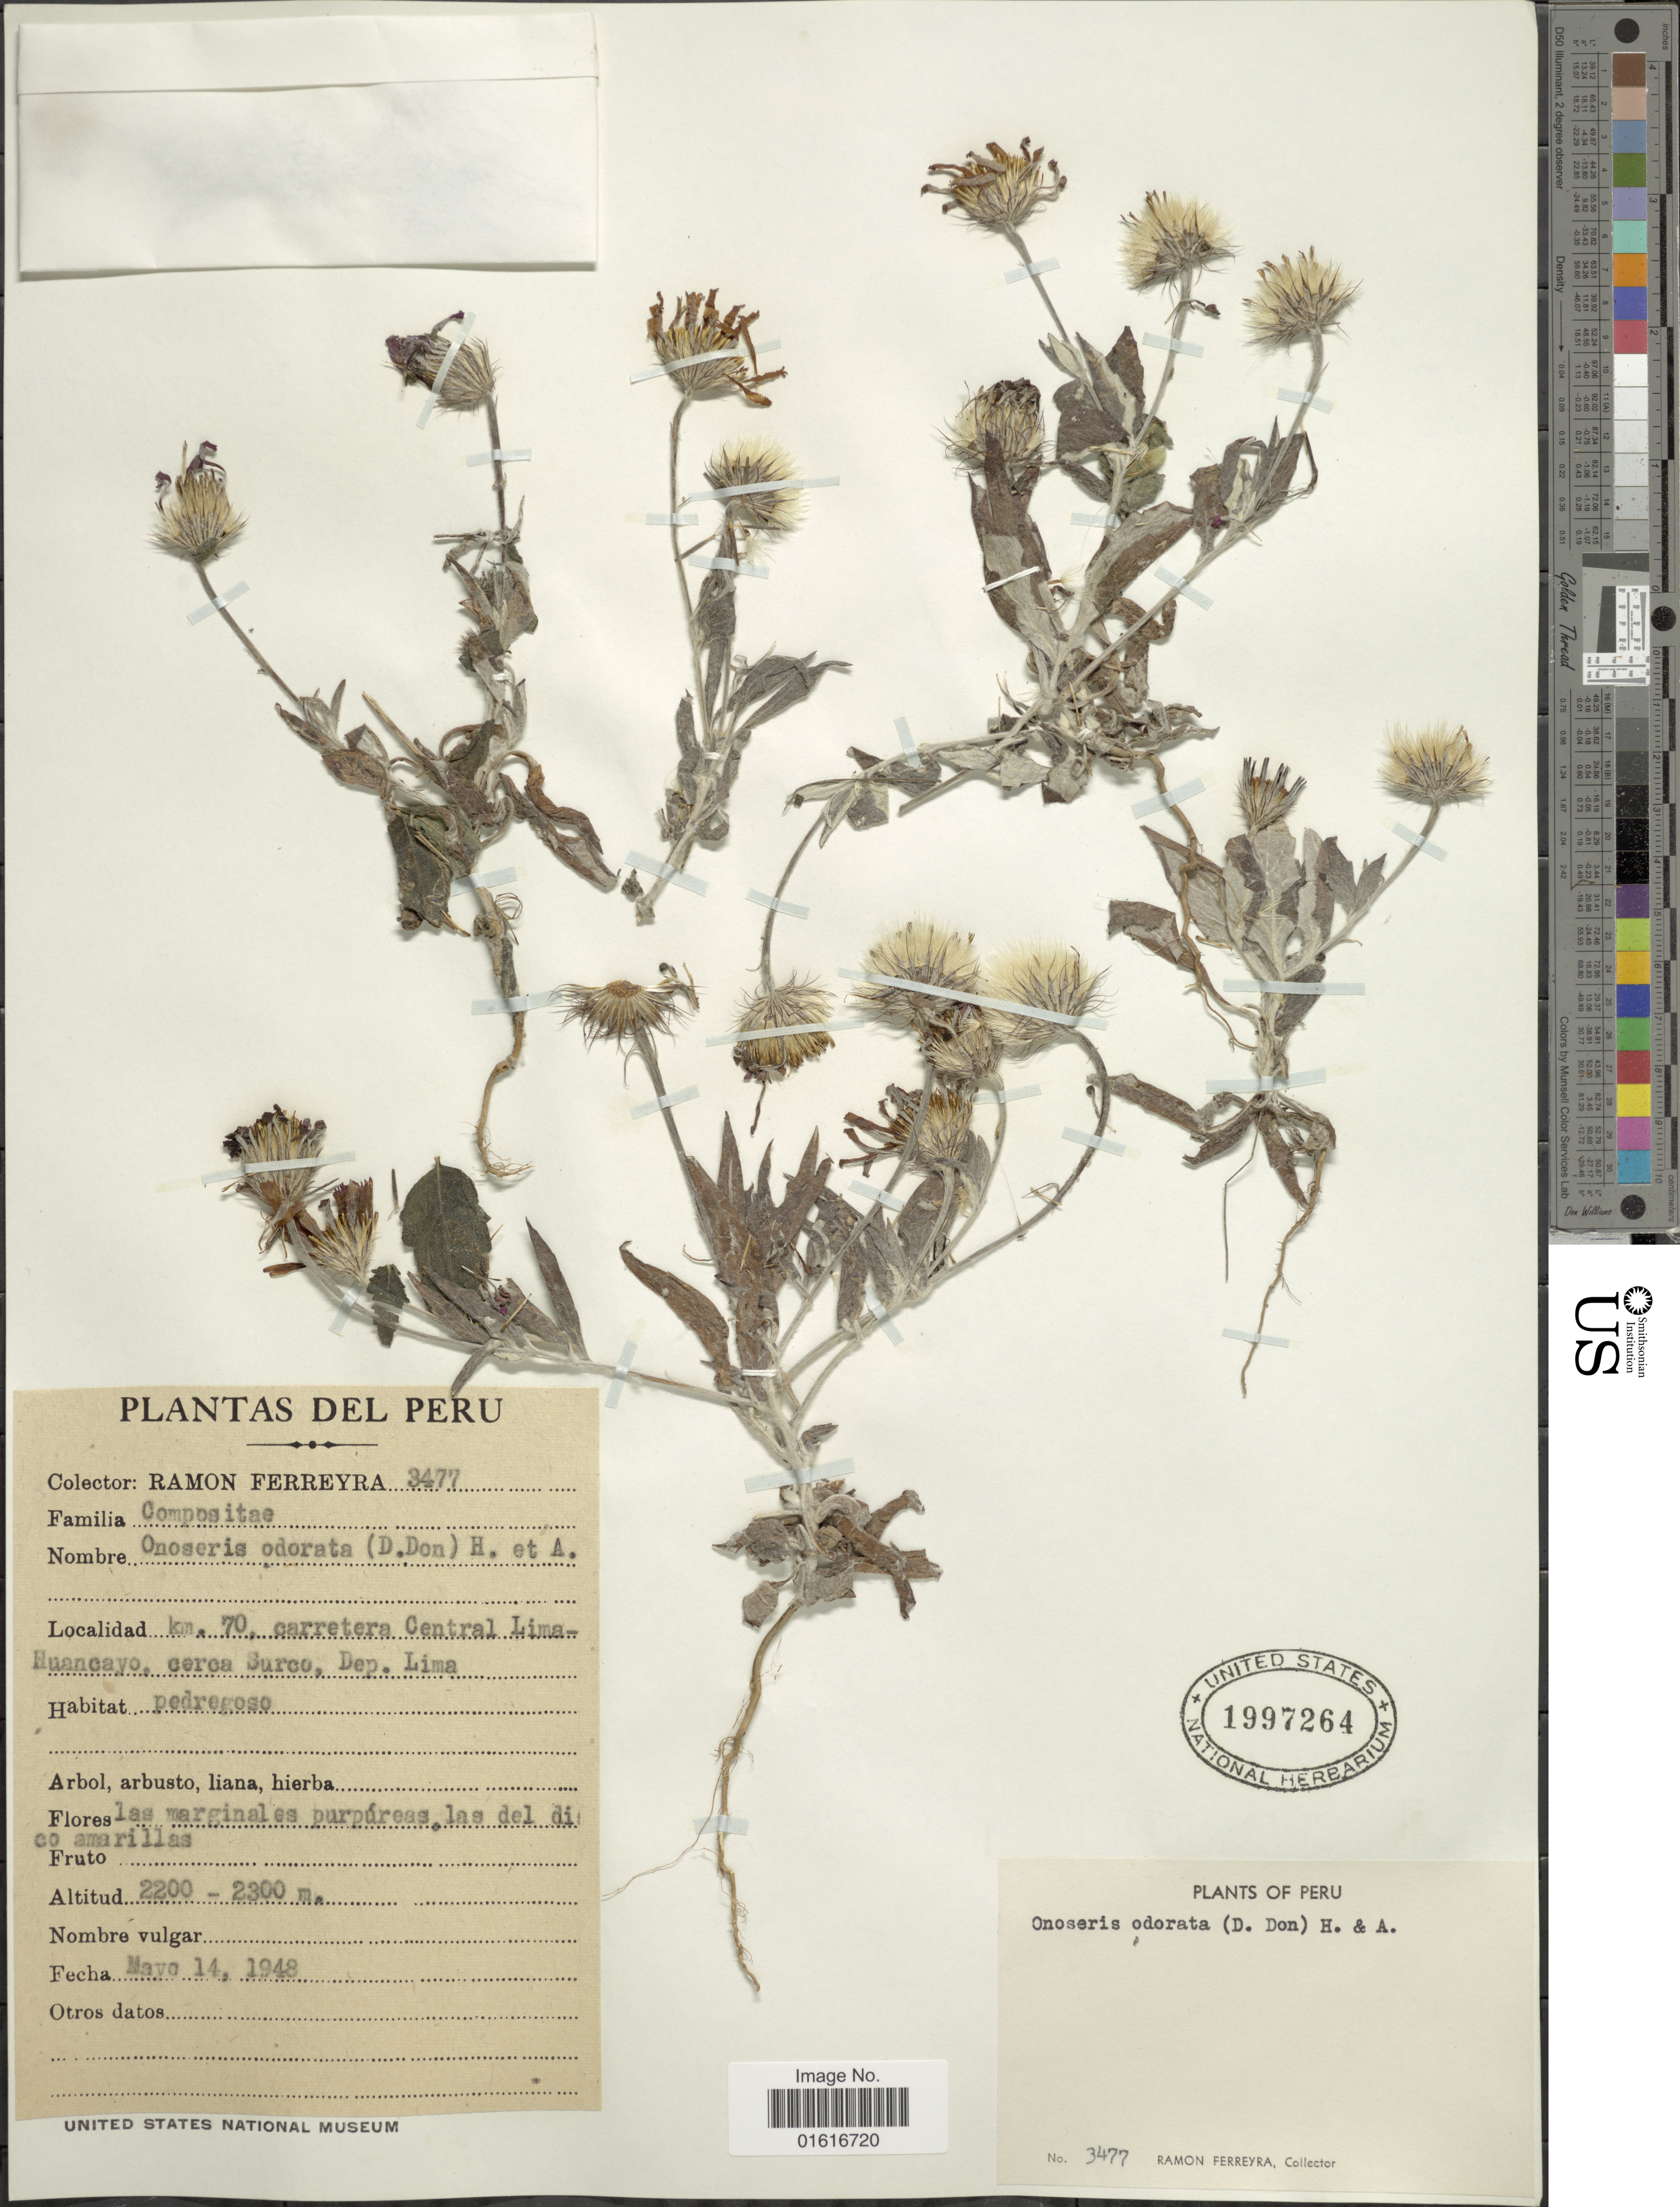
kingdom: Plantae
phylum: Tracheophyta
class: Magnoliopsida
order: Asterales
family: Asteraceae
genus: Onoseris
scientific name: Onoseris odorata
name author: (D. Don) Hook. & Arn.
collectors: R. A. Ferreyra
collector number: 3477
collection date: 1948-05-14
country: Peru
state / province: Lima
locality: Km 70, carretera Central Lima-Huancayo, cerca Surco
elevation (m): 2200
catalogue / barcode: US 1997264